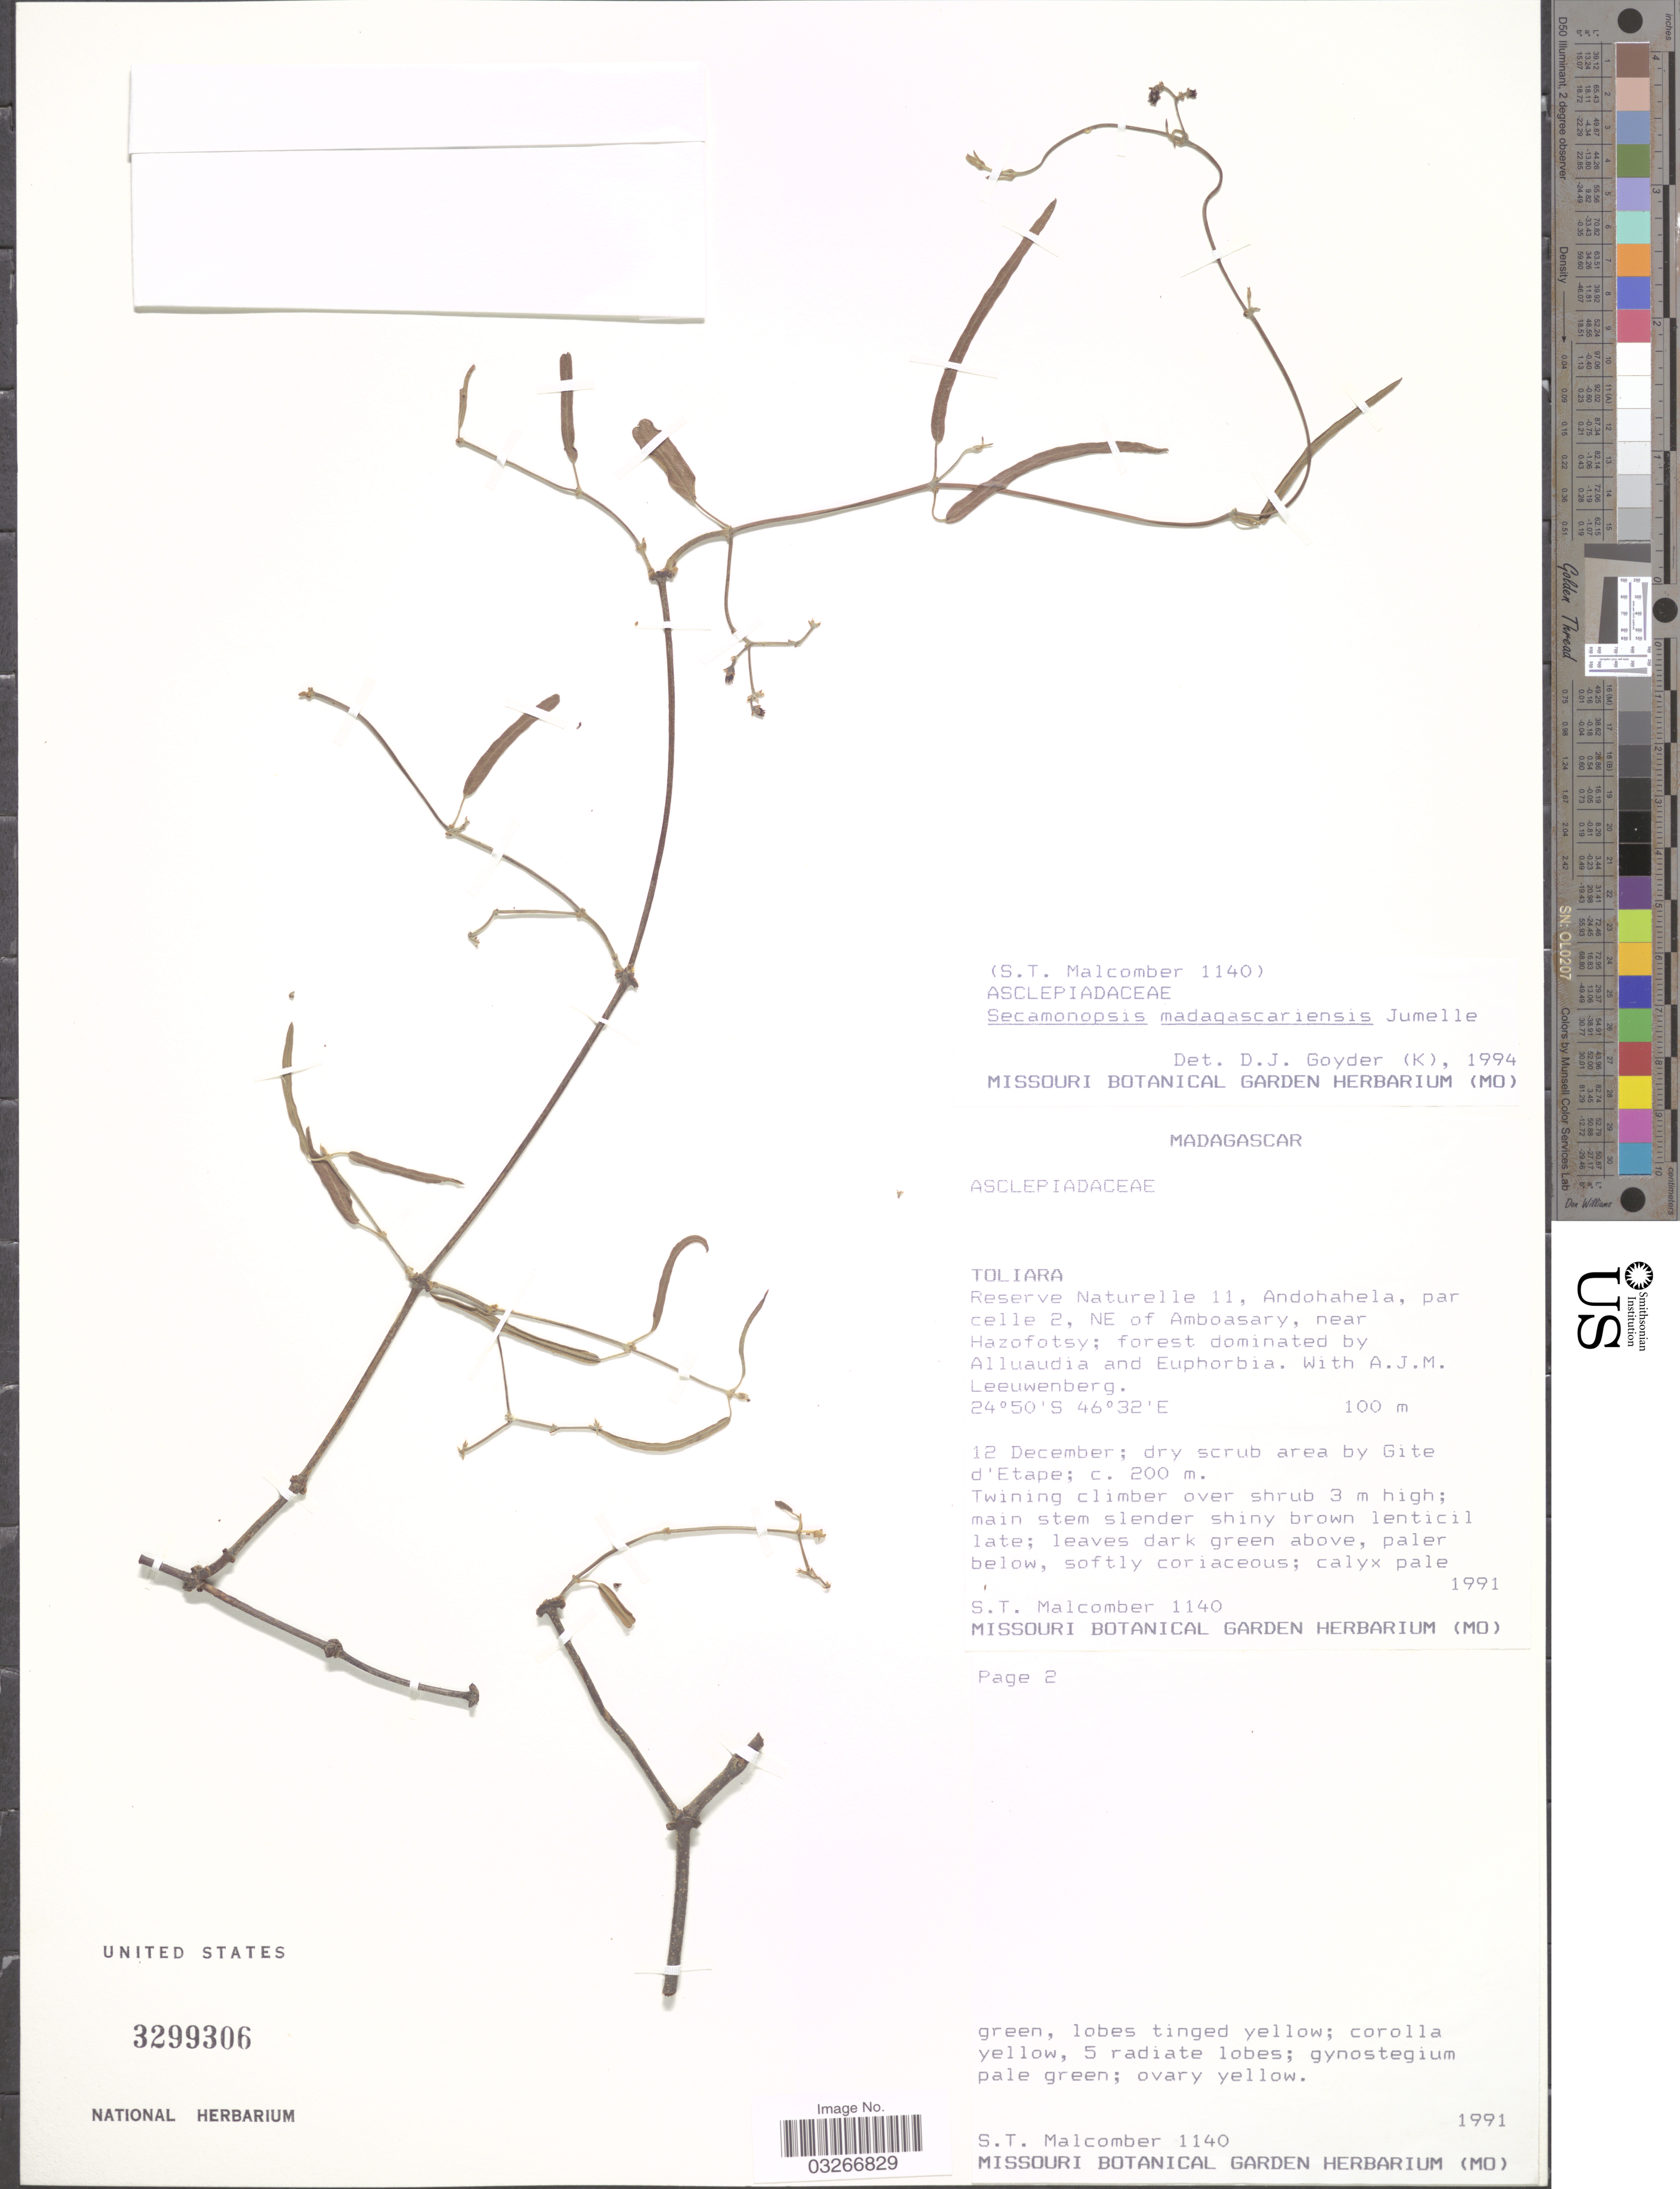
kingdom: Plantae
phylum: Tracheophyta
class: Magnoliopsida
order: Gentianales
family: Apocynaceae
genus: Secamonopsis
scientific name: Secamonopsis madagascariensis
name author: Jum.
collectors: S. T. Malcomber & A. J. M. Leeuwenberg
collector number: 1140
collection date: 1991-12-12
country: Madagascar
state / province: Anosy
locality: Reserve Naturelle 11, Andohahela, parcelle 2, NE of Amboasary, near Hazofotsy.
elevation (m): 100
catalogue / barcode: US 3299306